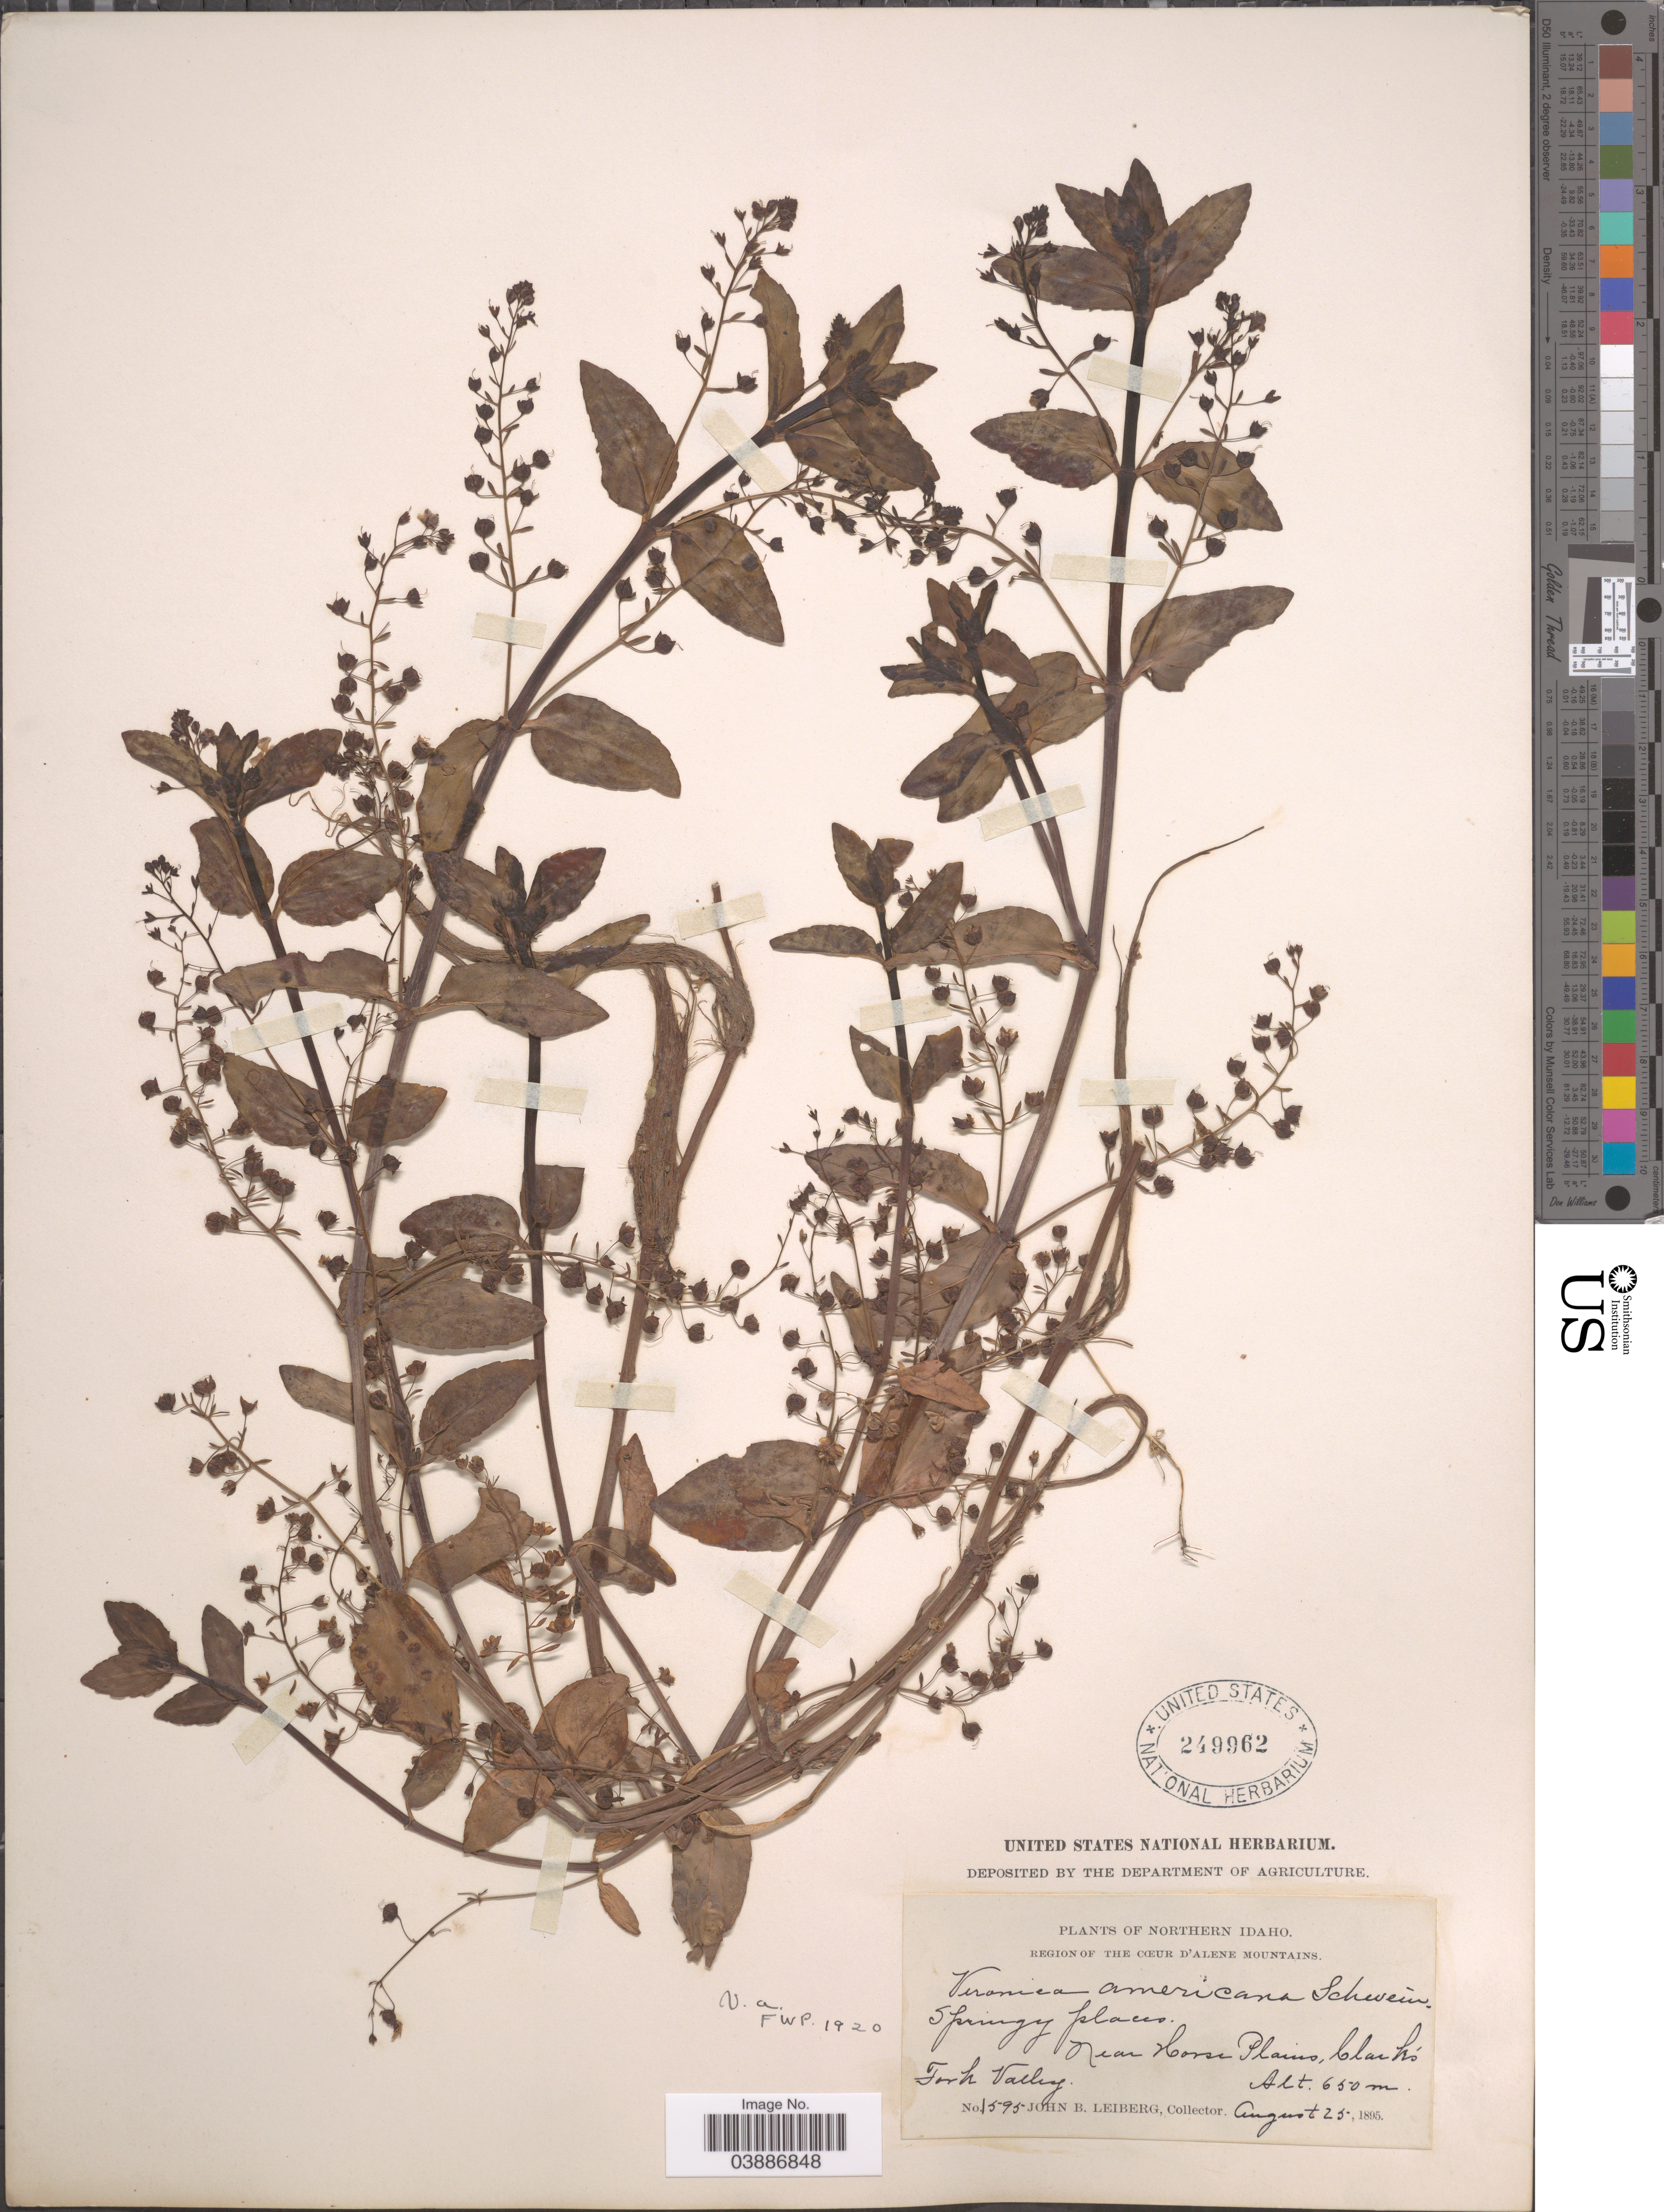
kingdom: Plantae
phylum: Tracheophyta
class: Magnoliopsida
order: Lamiales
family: Plantaginaceae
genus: Veronica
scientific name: Veronica americana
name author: Schwein. ex Benth.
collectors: J. B. Leiberg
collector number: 1595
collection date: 1895-08-25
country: United States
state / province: Idaho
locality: Northern Idaho. Region of the Cæur D'Alene Mountains. Near Horse Plains, Clark's Fork Valley.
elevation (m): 650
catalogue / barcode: US 249962